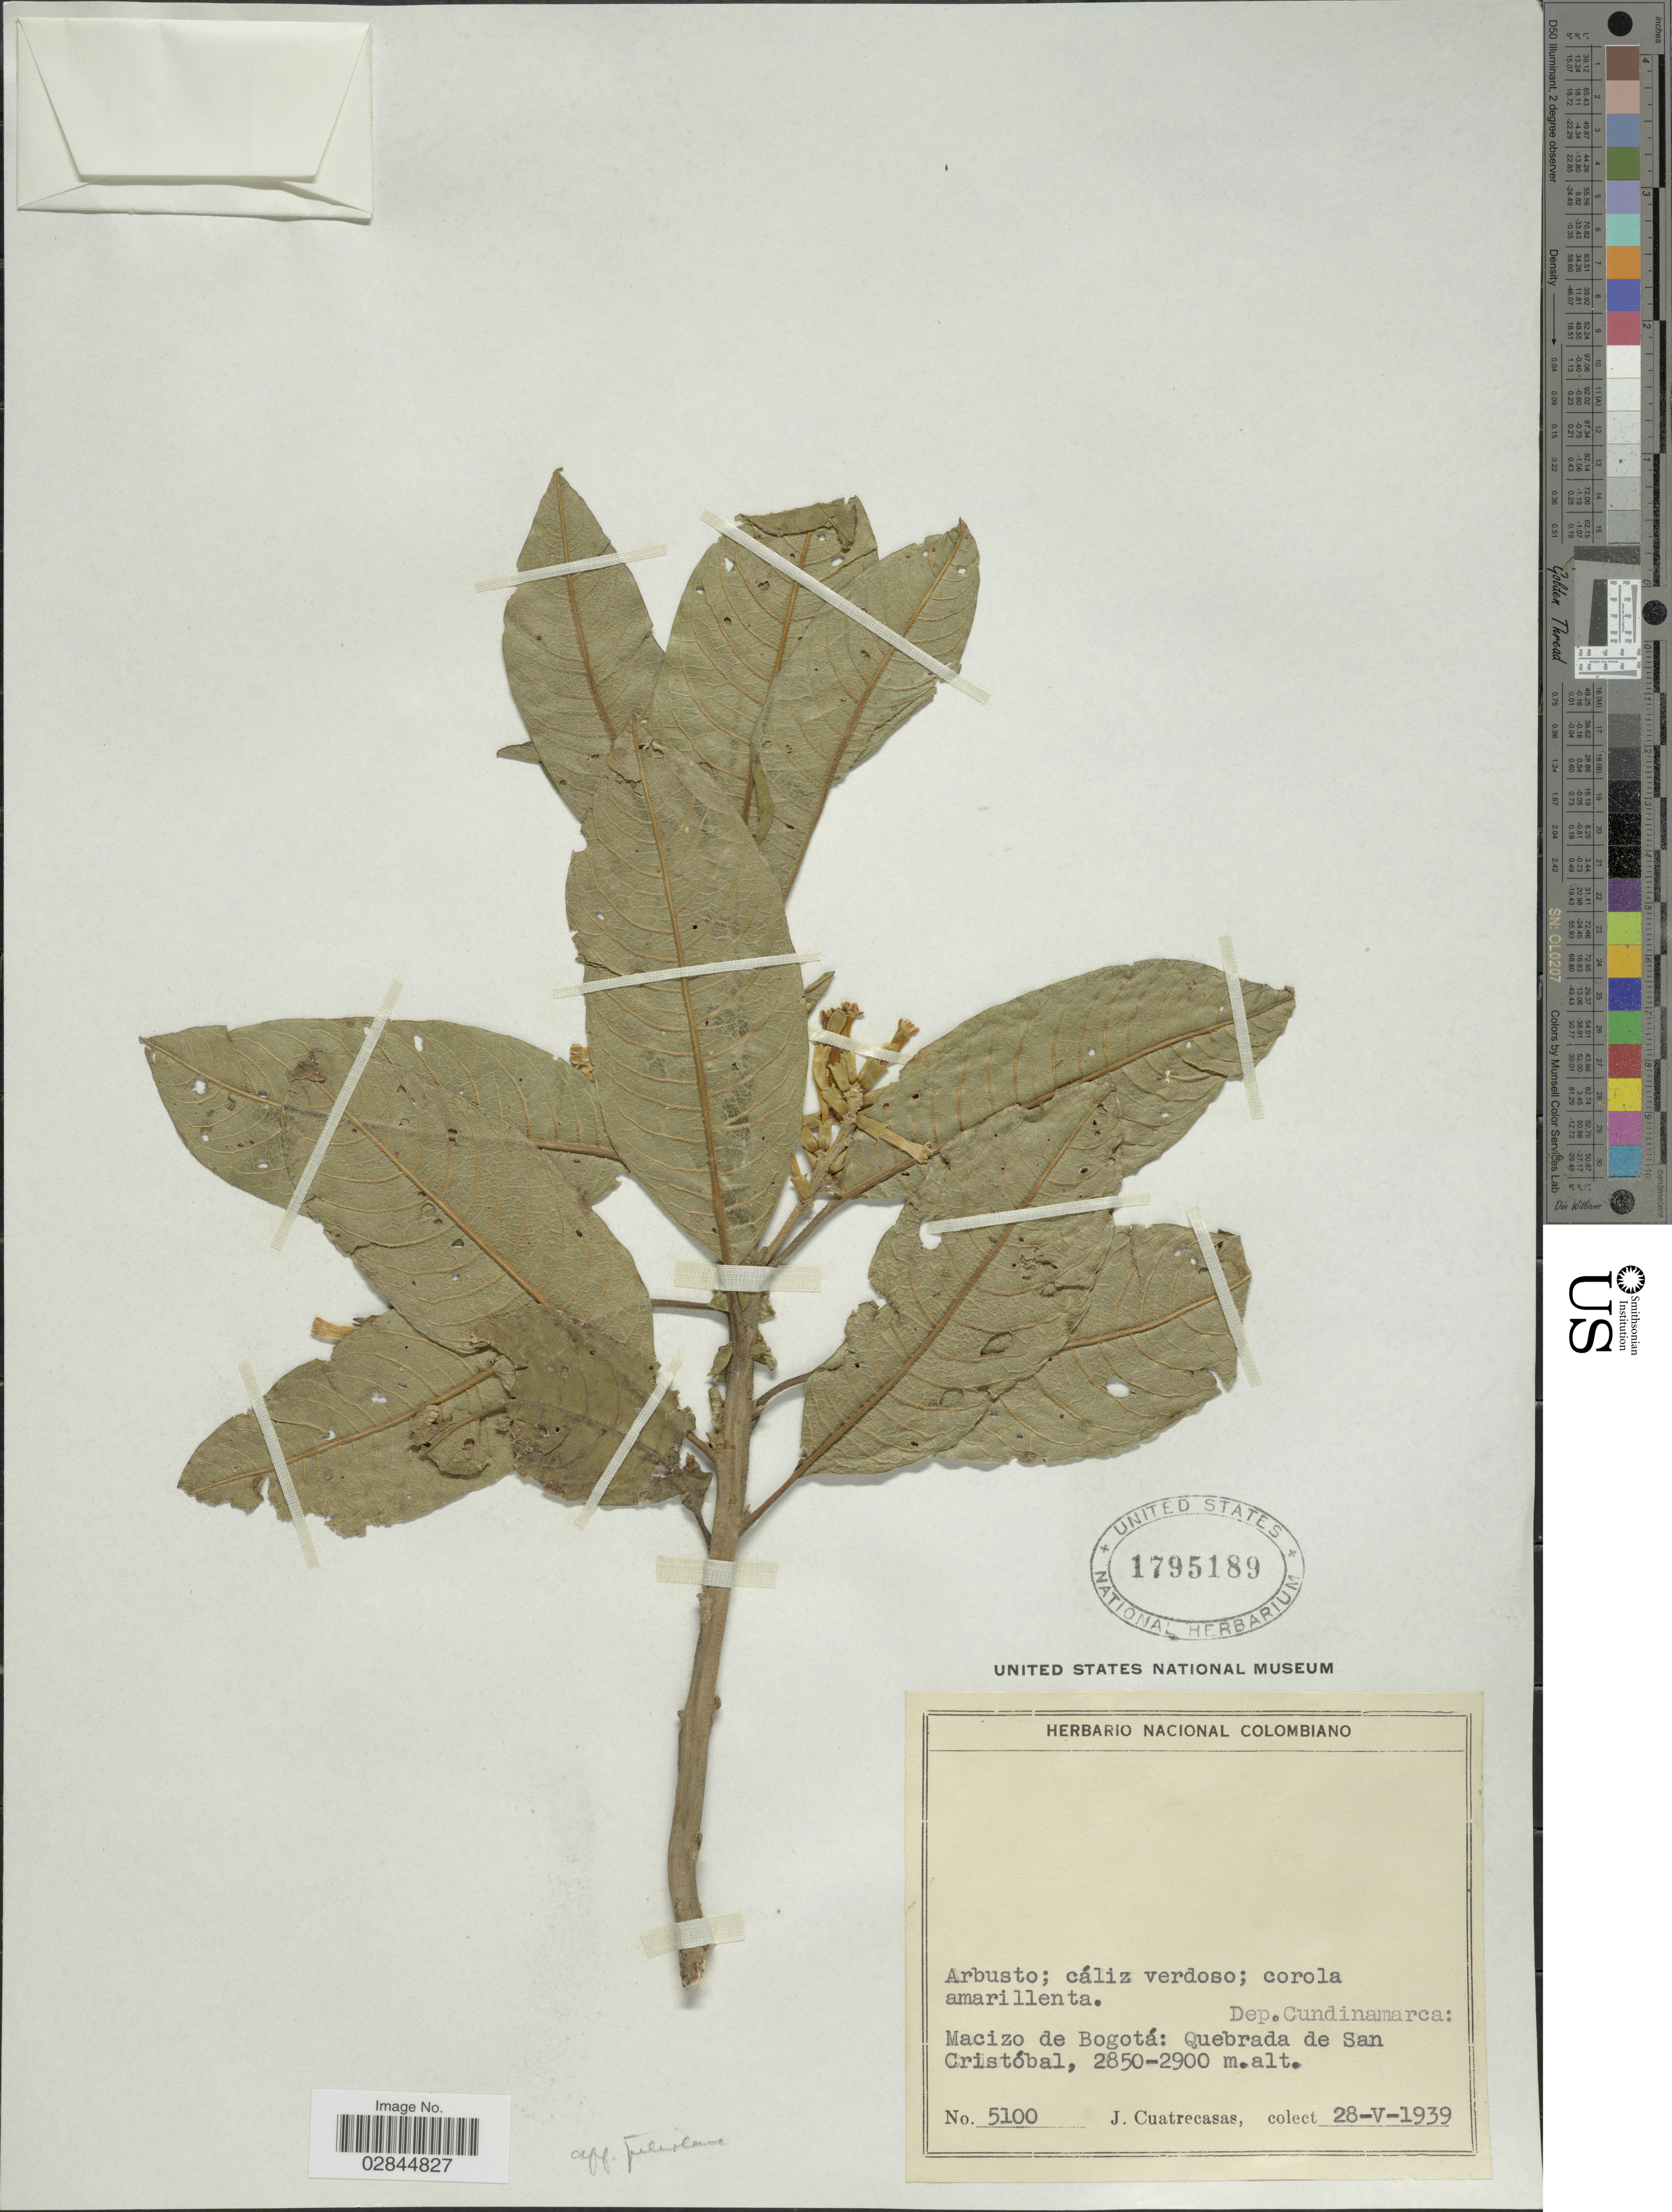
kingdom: Plantae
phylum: Tracheophyta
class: Magnoliopsida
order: Solanales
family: Solanaceae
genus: Cestrum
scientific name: Cestrum petiolare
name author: Kunth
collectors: J. Cuatrecasas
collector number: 5100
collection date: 1939-05-28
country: Colombia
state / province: Cundinamarca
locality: Dep. Cundinamarca. Macizo de Bogotá: Quebrada de San Cristóbal.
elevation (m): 2850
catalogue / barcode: US 1795189